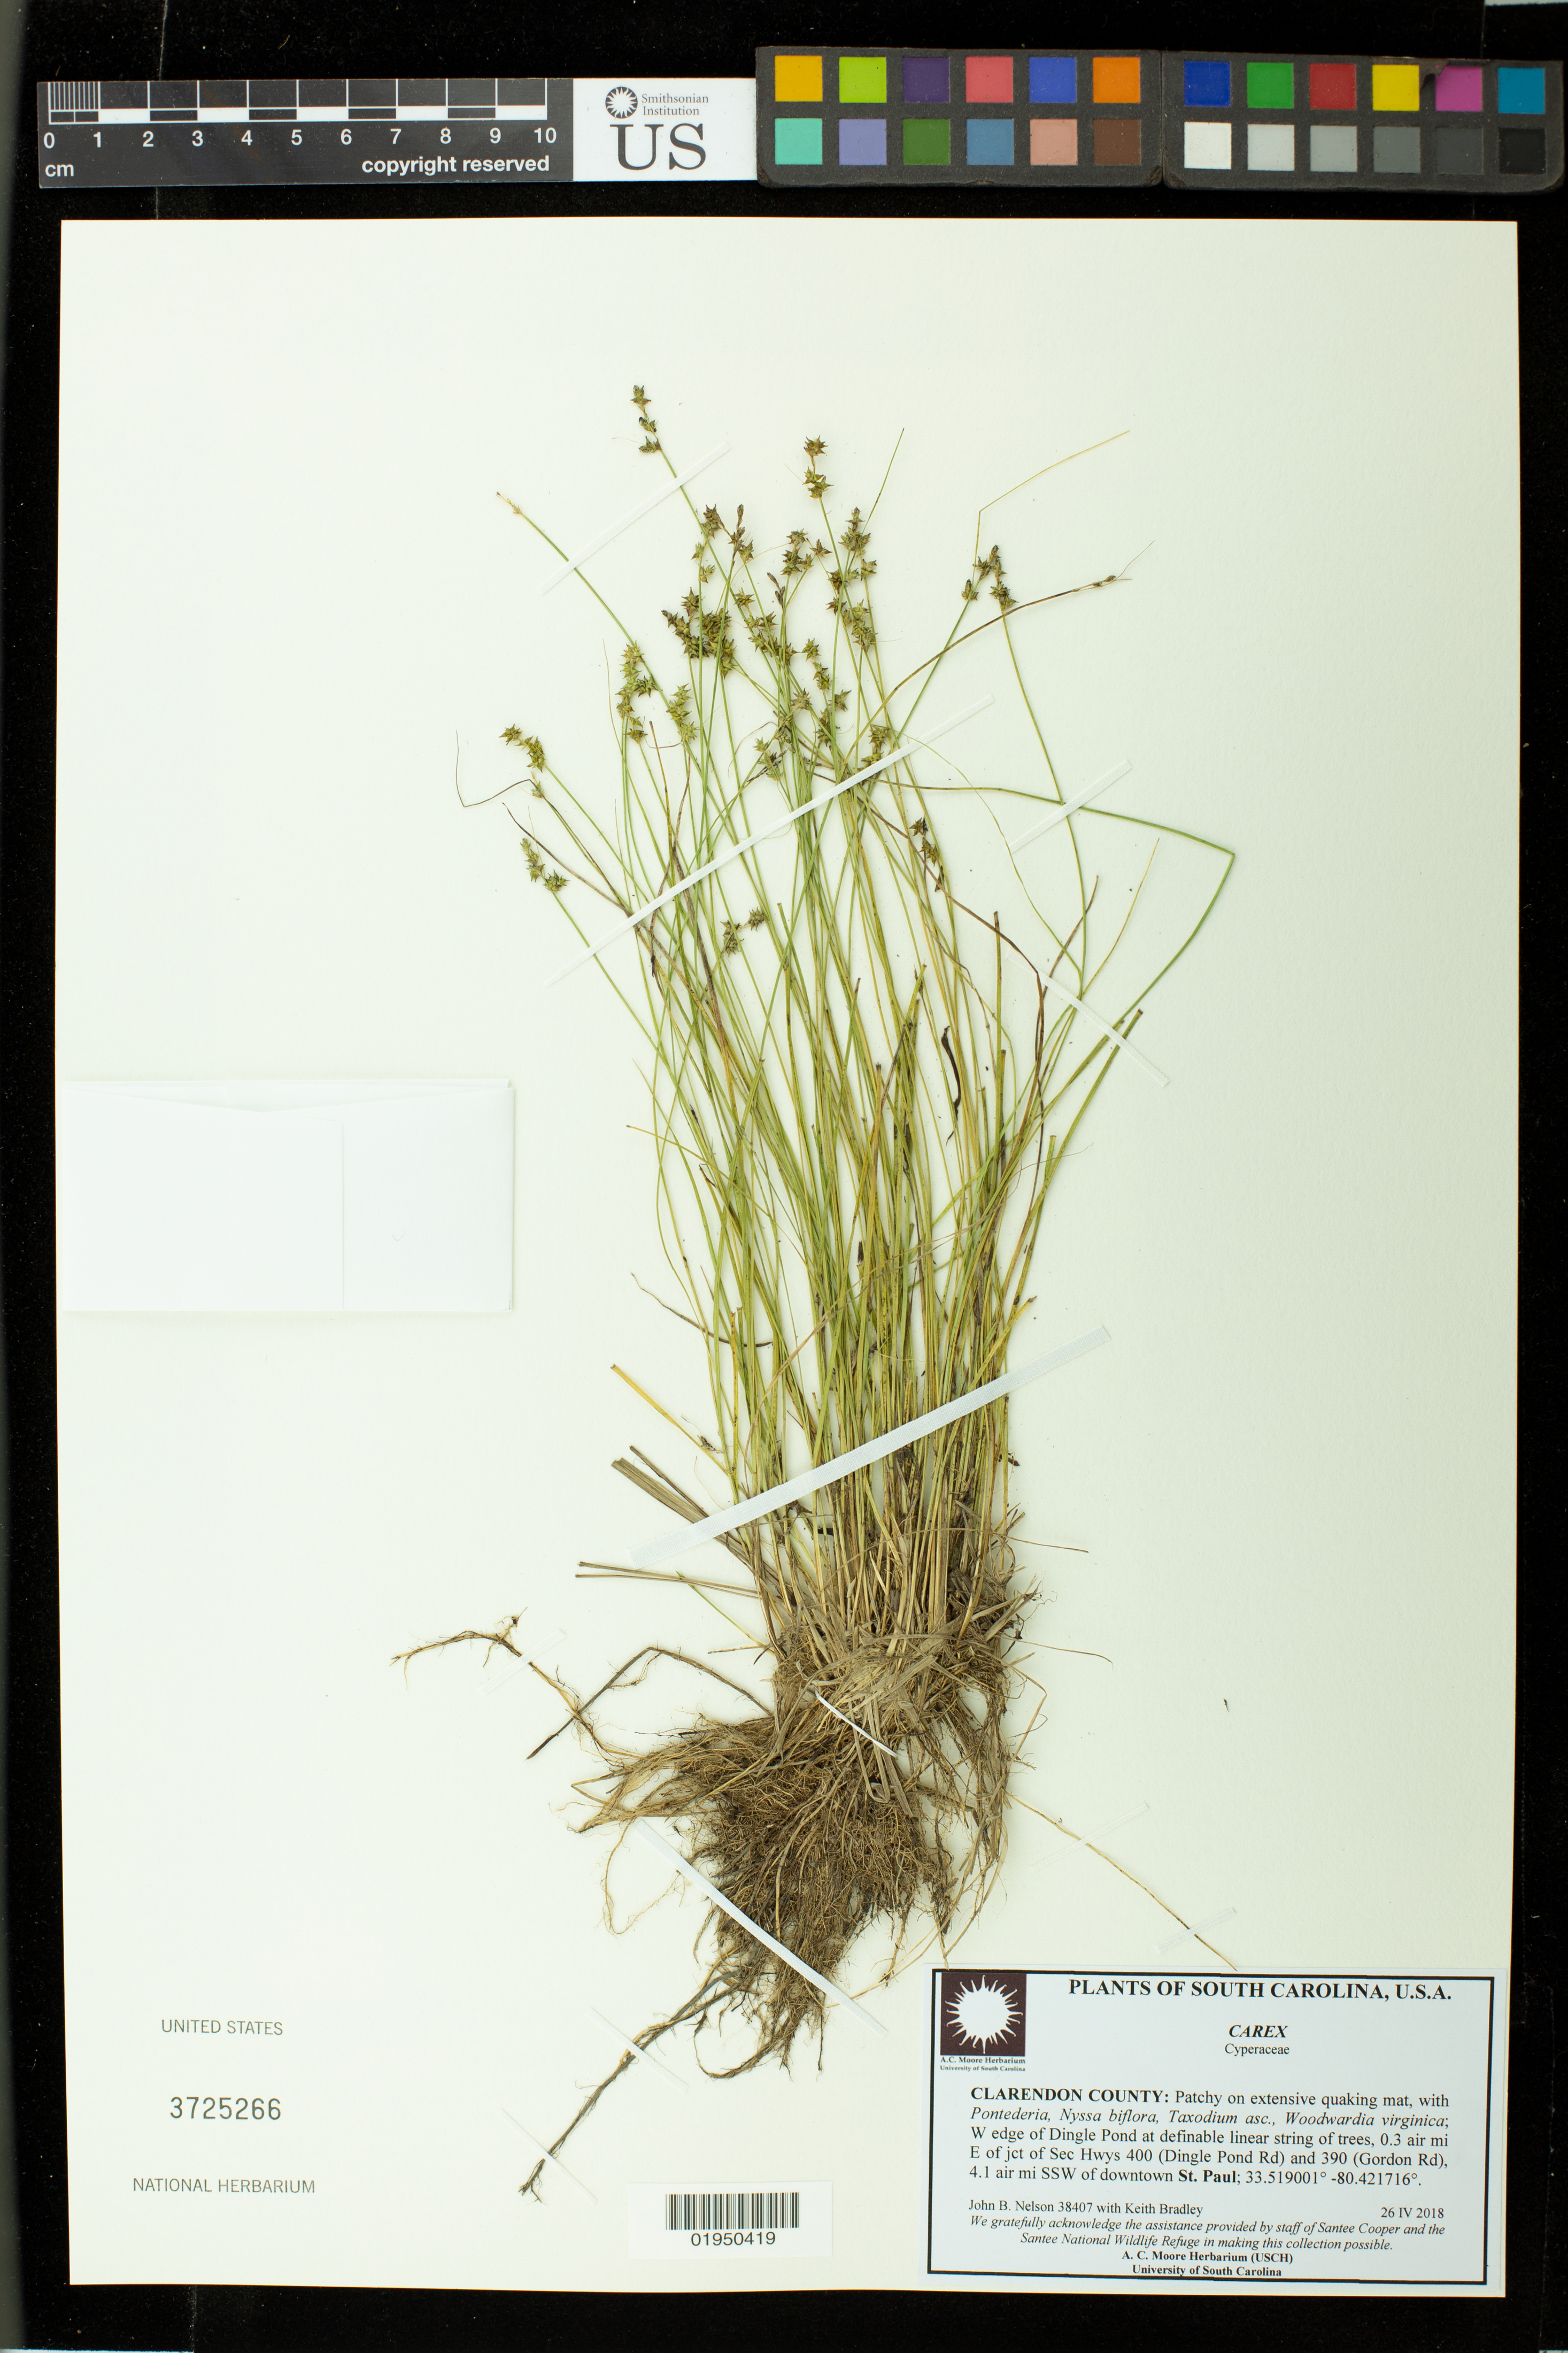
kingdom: Plantae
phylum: Tracheophyta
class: Liliopsida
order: Poales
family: Cyperaceae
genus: Carex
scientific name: Carex atlantica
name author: L.H. Bailey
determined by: Strong, Mark T., (BOT), Smithsonian Institution - National Museum of Natural History (UNITED STATES)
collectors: J. Nelson & K. Bradley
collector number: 38407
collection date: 2018-04-26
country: United States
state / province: South Carolina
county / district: Clarendon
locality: Patchy pm extensive quaking ,at, with Pontederis, Nyssa biflora. Taxodium asc., Woodwardia virginicar, W edge Dingle Pond at definable linear string of trees, 0.3 air mi E of jct of Sec Hwys 400 (Dingle Pond Pond Rd) and 390 (Gordon Rd.), 4.1 air mi SSW of downtown St.Paul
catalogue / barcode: US 3725266